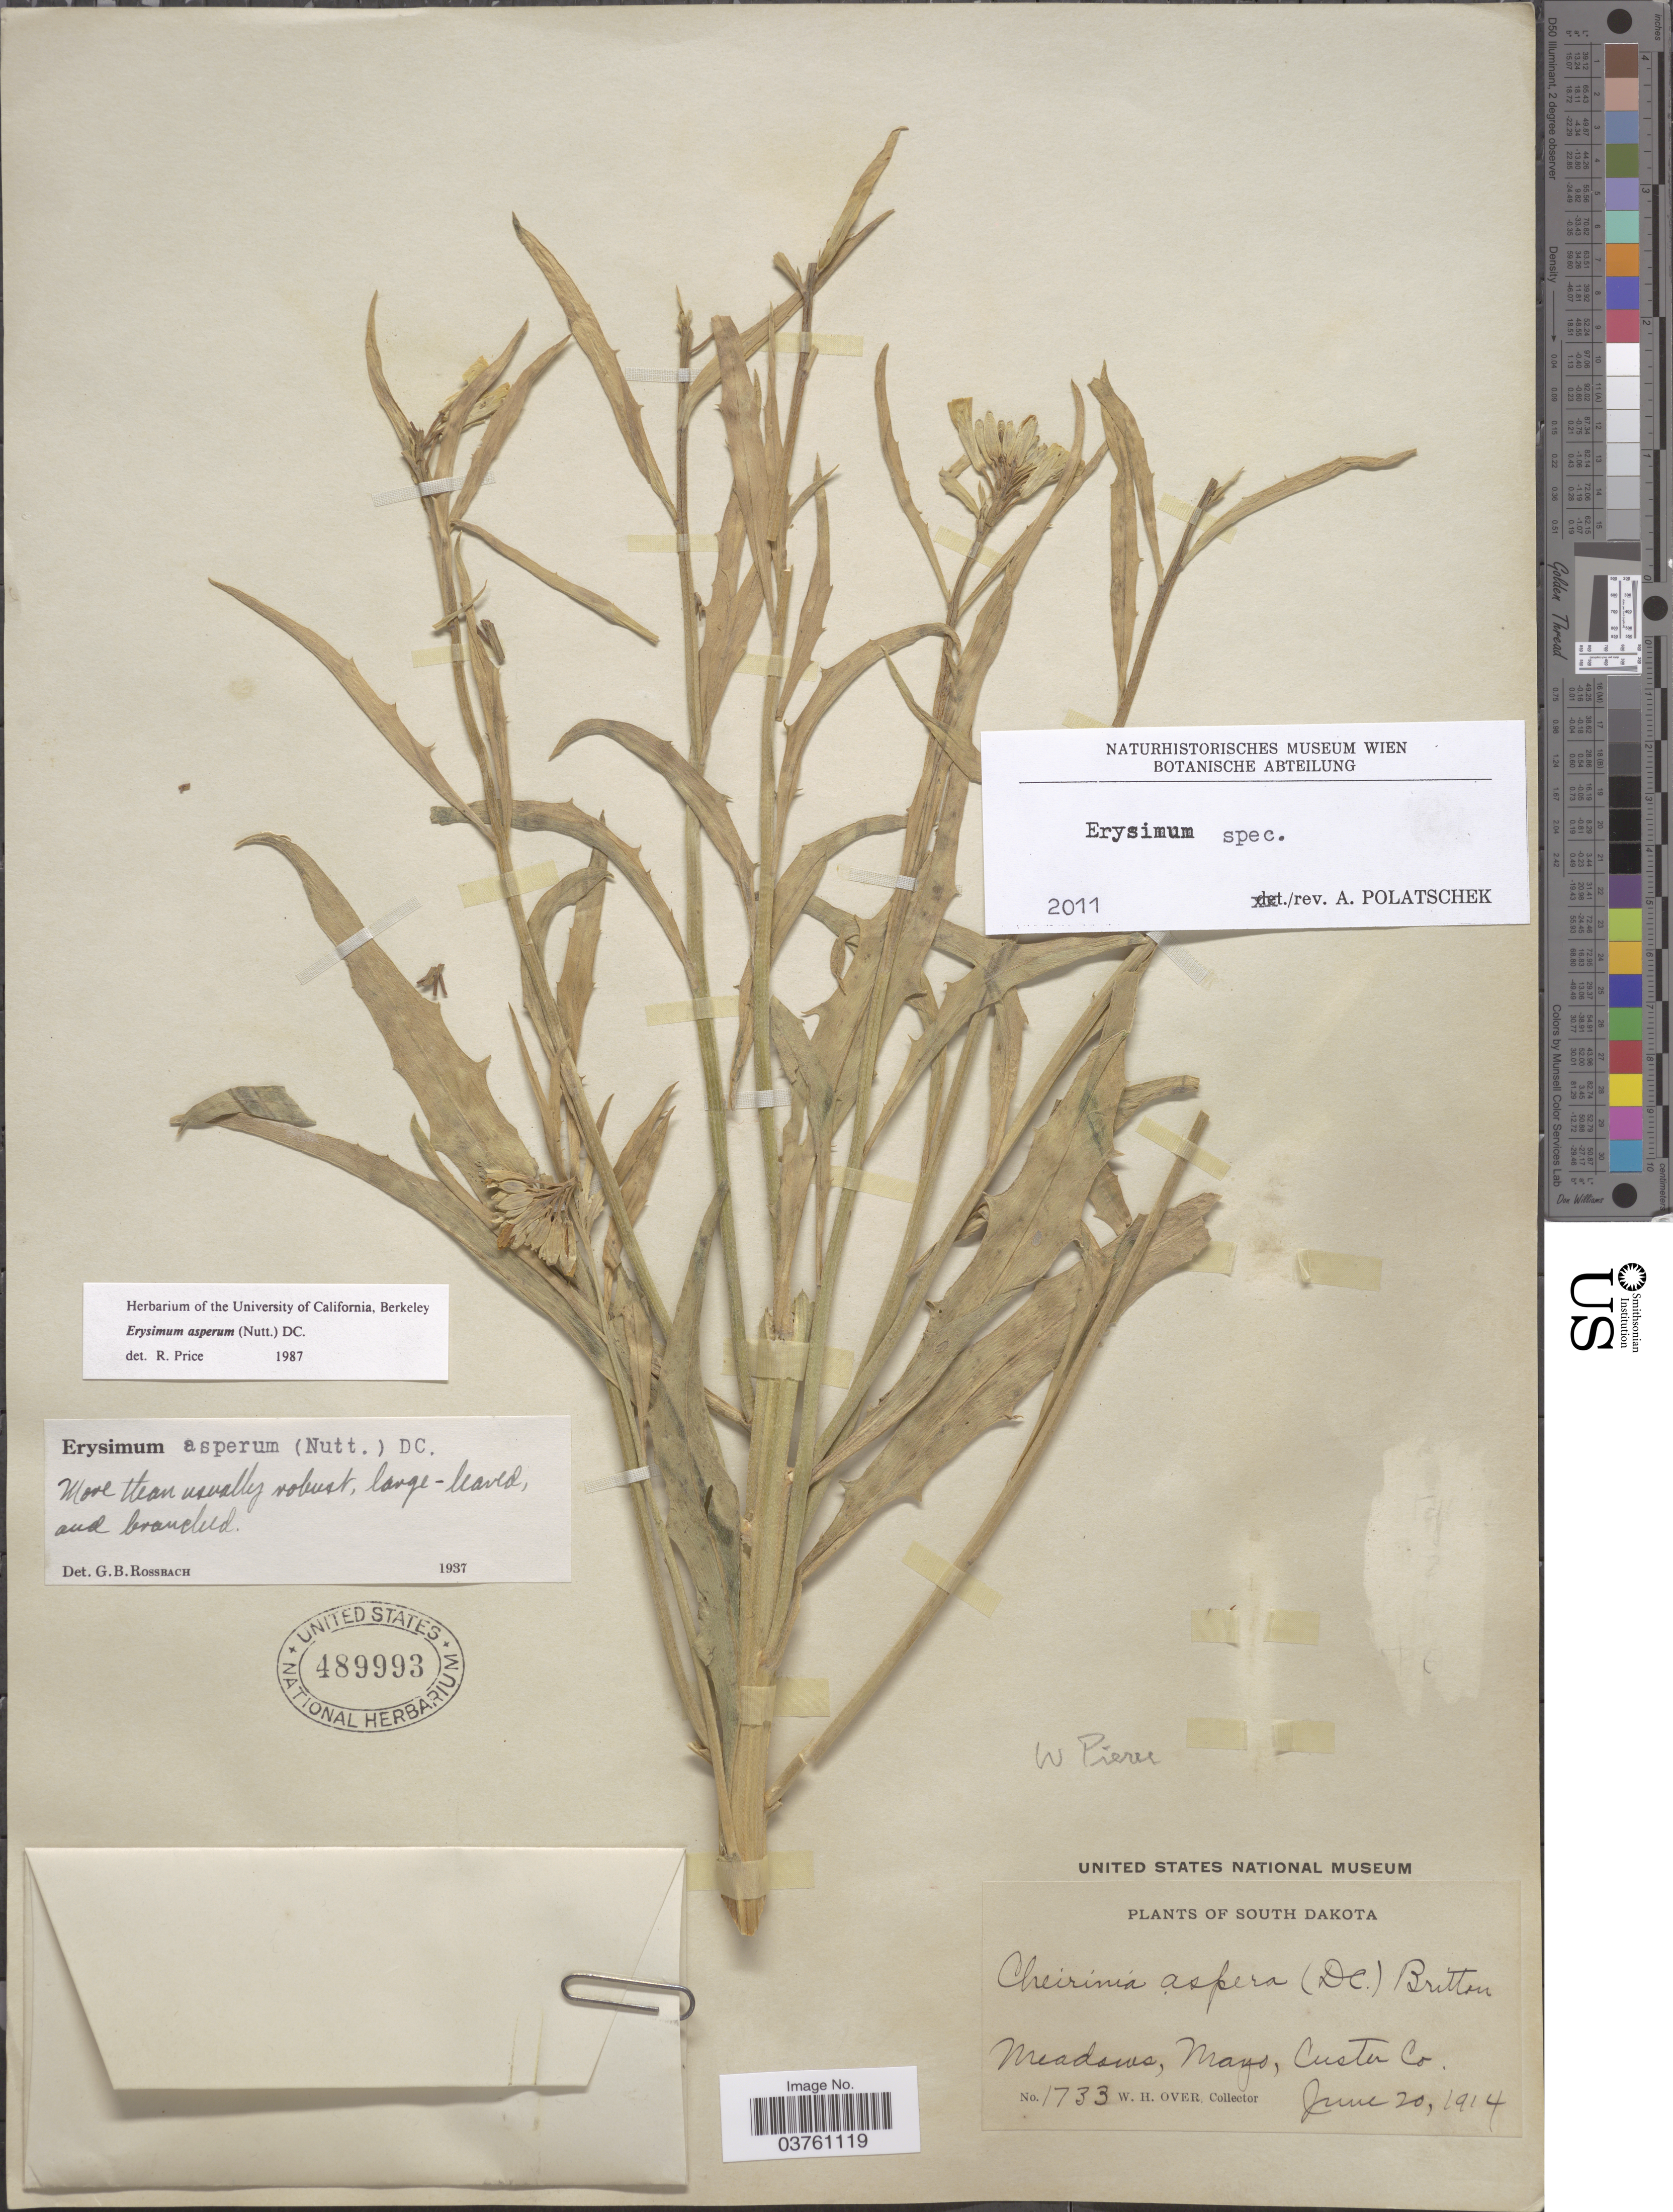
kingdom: Plantae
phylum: Tracheophyta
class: Magnoliopsida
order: Brassicales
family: Brassicaceae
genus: Erysimum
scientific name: Erysimum sp.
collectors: W. Over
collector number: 1733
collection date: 1914-06-20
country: United States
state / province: South Dakota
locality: Meadows, Mayo, Custer Co.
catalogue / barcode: US 489993